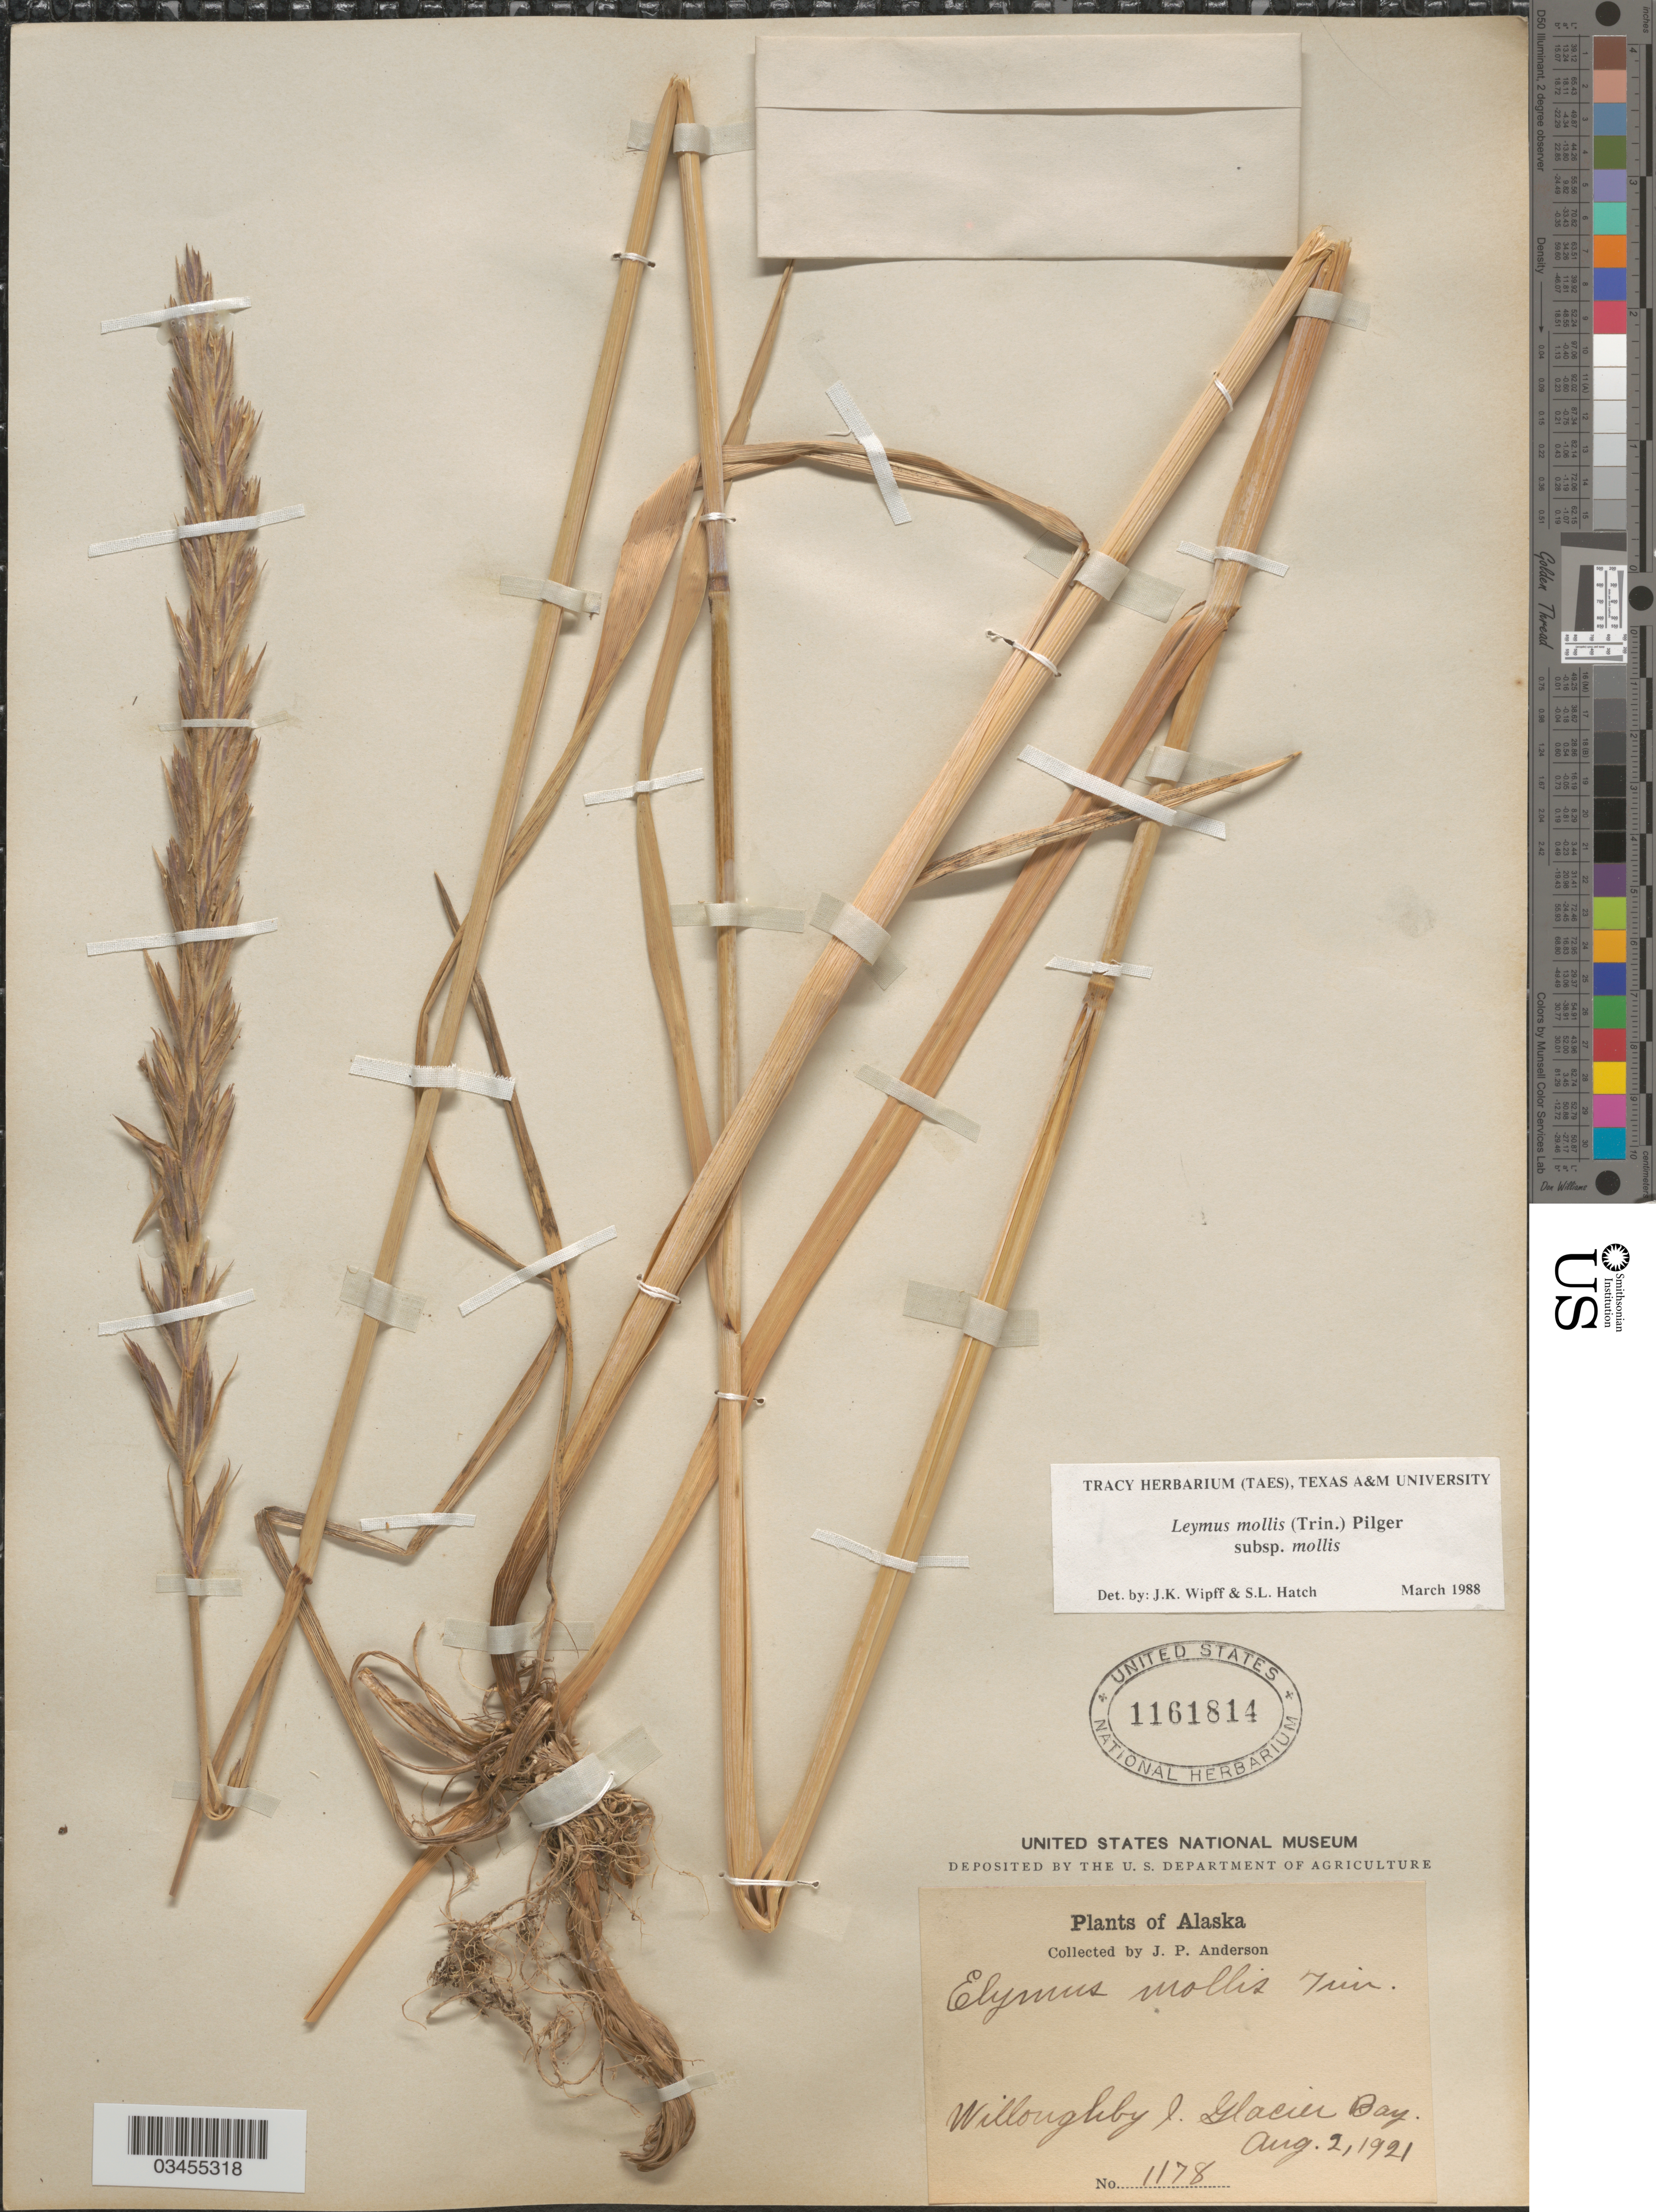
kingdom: Plantae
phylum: Tracheophyta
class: Liliopsida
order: Poales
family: Poaceae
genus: Leymus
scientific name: Leymus mollis subsp. mollis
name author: (Trin.) Pilg.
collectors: J. P. Anderson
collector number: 1178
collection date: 1921-08-02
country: United States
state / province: Alaska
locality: Willoughby I. Glacier Bay.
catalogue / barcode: US 1161814